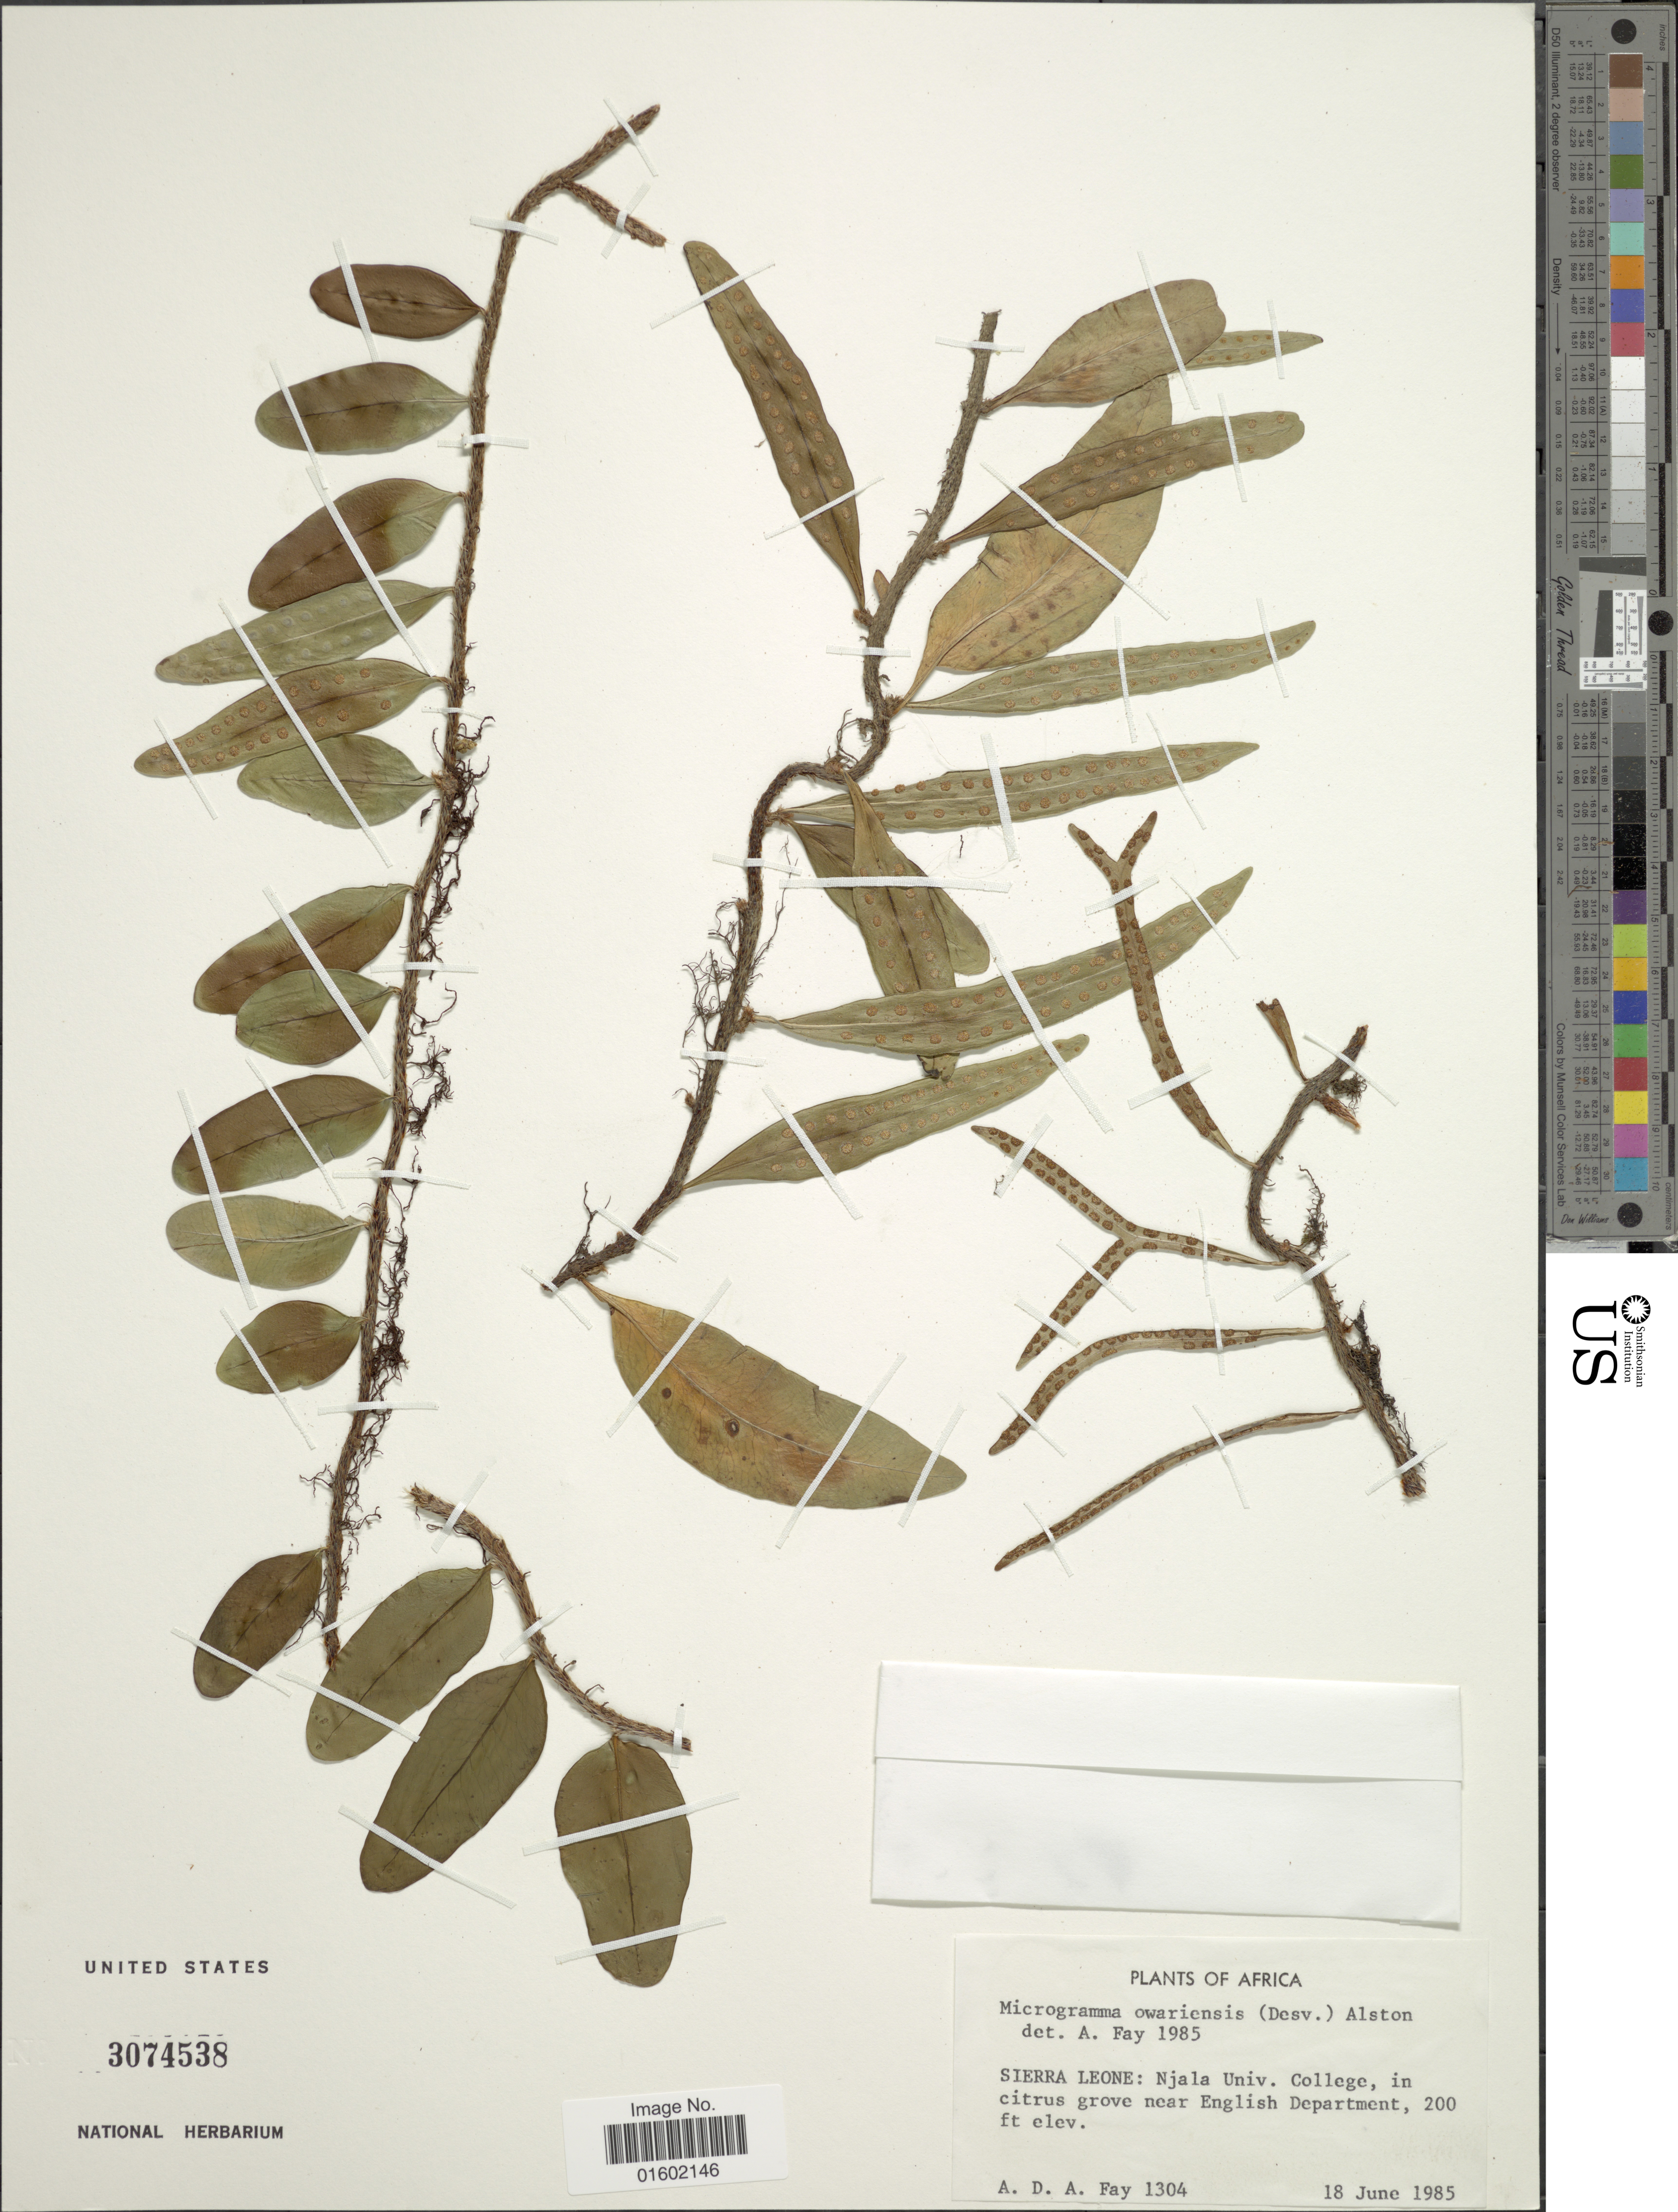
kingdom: Plantae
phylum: Tracheophyta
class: Polypodiopsida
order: Polypodiales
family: Polypodiaceae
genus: Microgramma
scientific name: Microgramma owariensis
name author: (Desv.) Alston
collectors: A. Fay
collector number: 1304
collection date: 1985-06-18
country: Sierra Leone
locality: Njala Univ. College in cirus grove near English Department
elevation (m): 61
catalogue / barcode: US 3074538